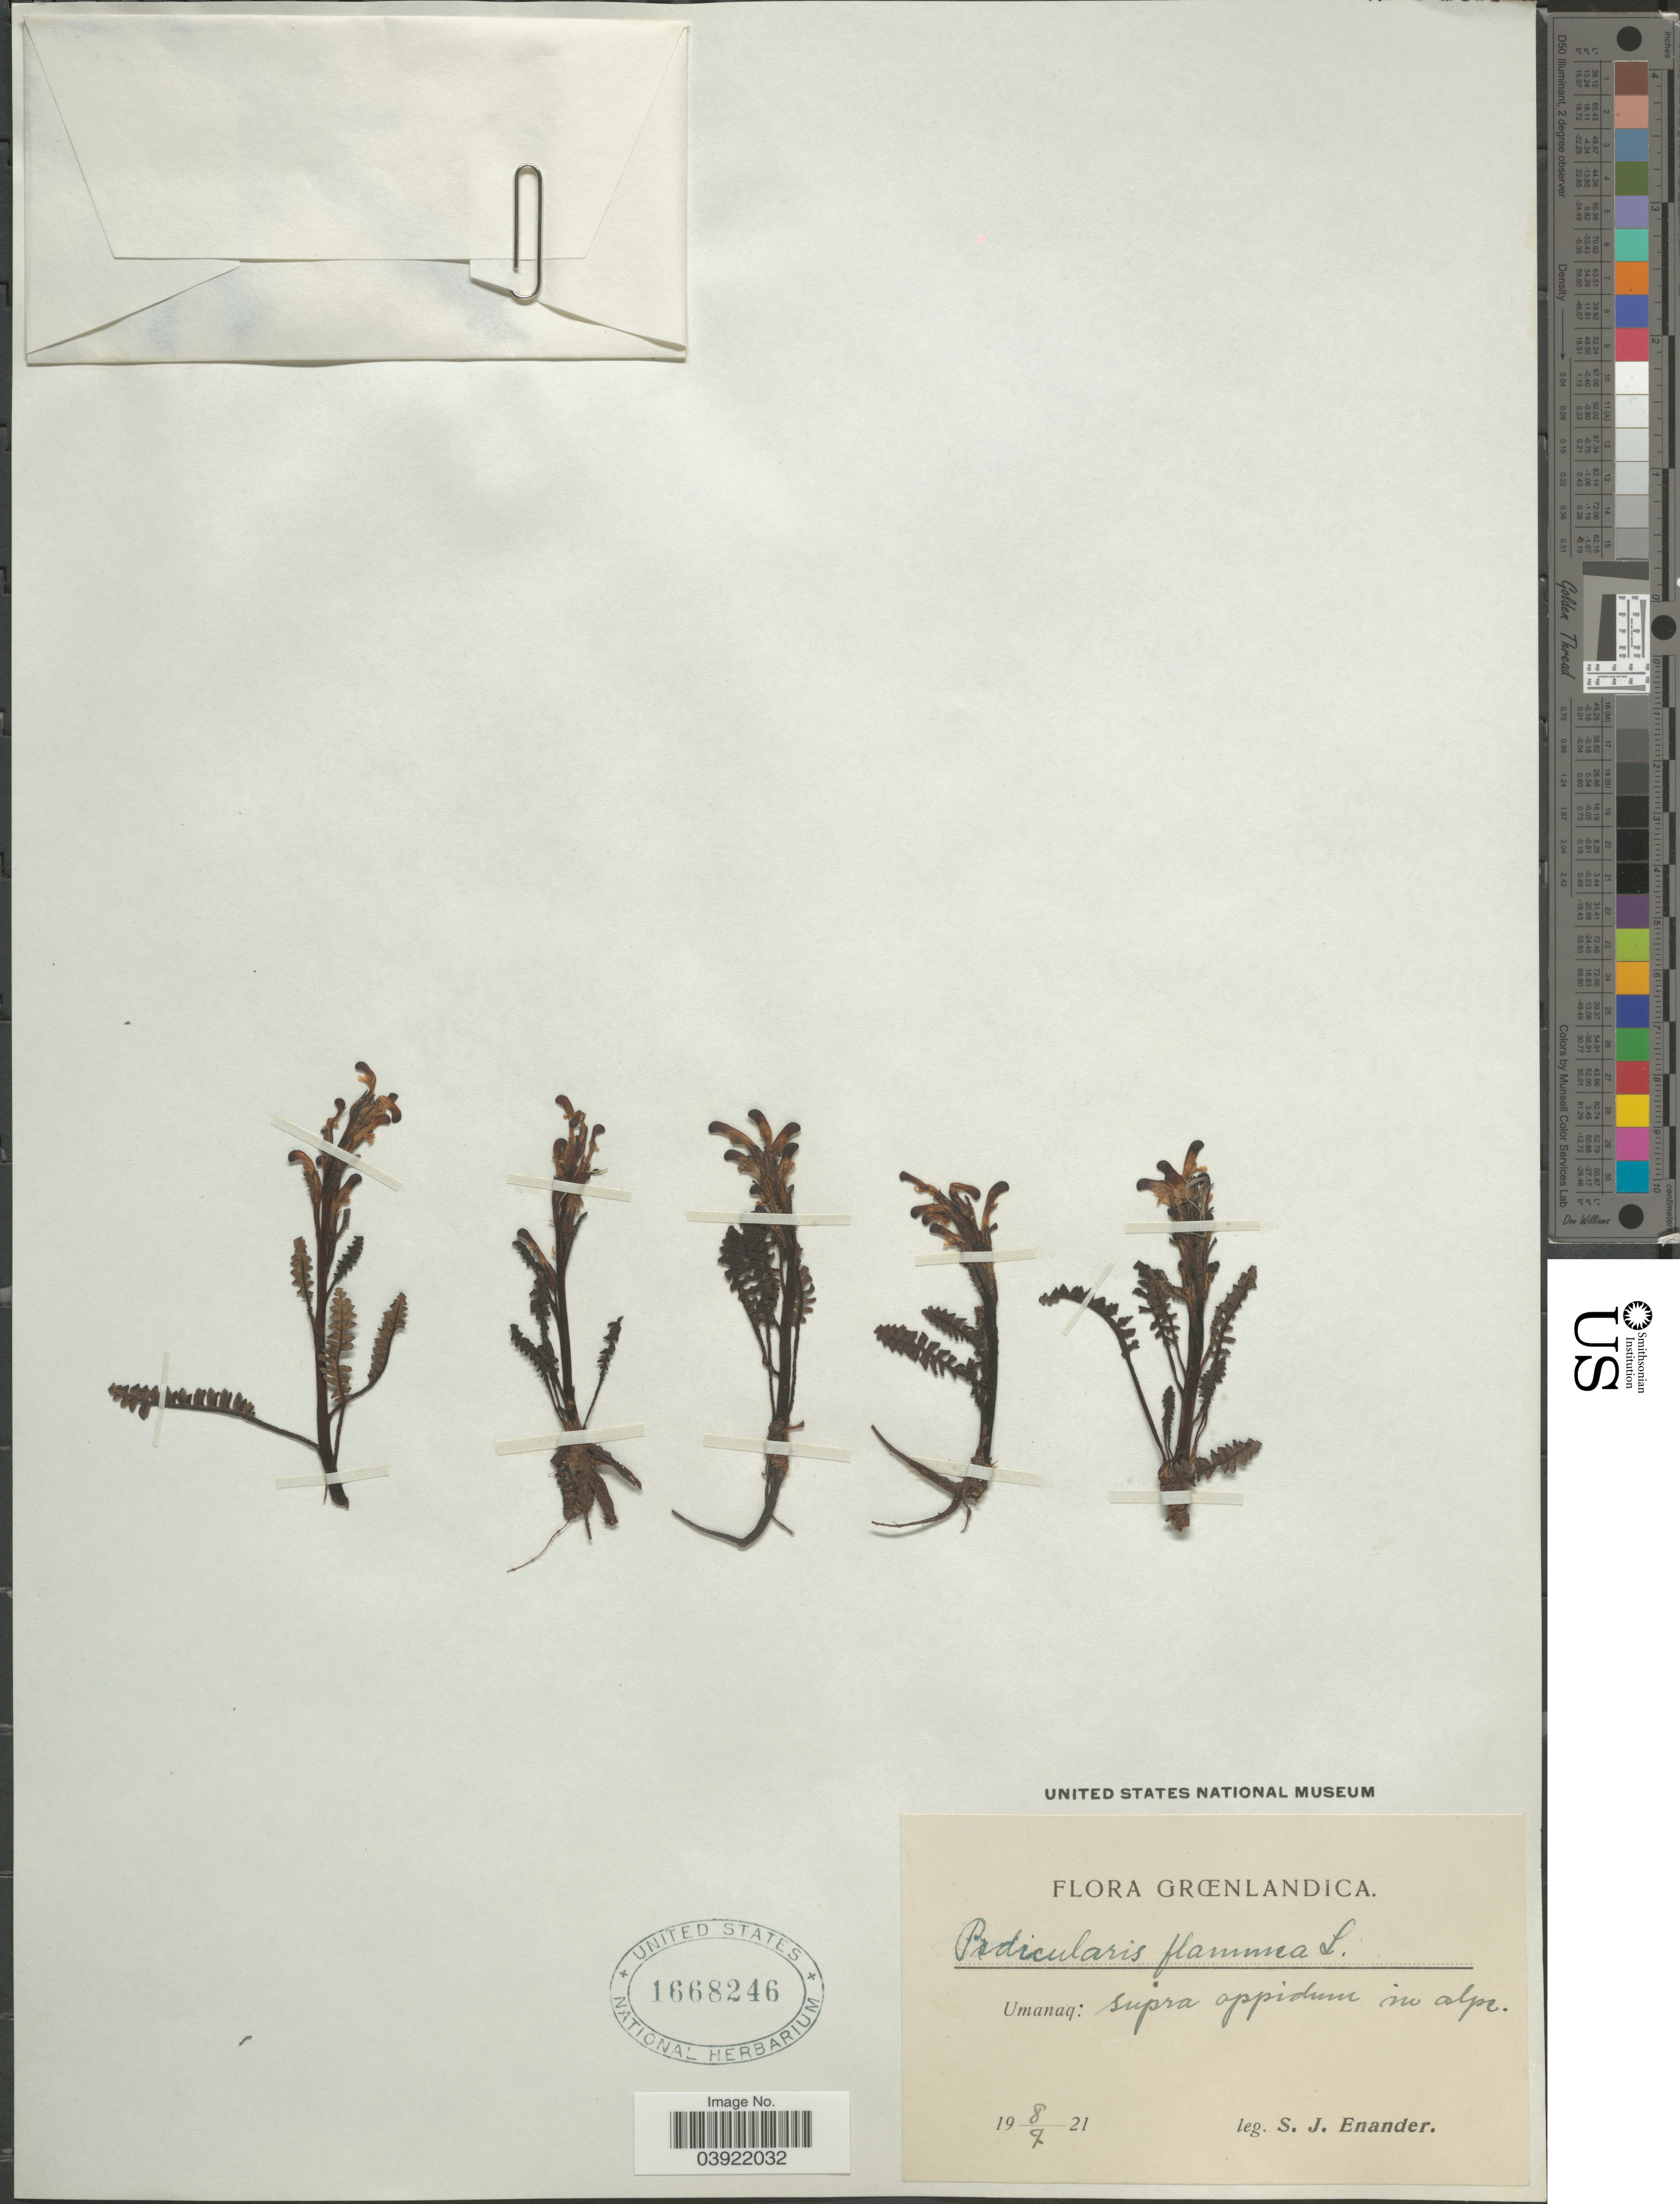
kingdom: Plantae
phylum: Tracheophyta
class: Magnoliopsida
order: Lamiales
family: Orobanchaceae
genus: Pedicularis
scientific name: Pedicularis flammea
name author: L.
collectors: S. Enander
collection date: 1921-07-08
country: Greenland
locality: Umanaq: supra oppidum in alpe.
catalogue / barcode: US 1668246